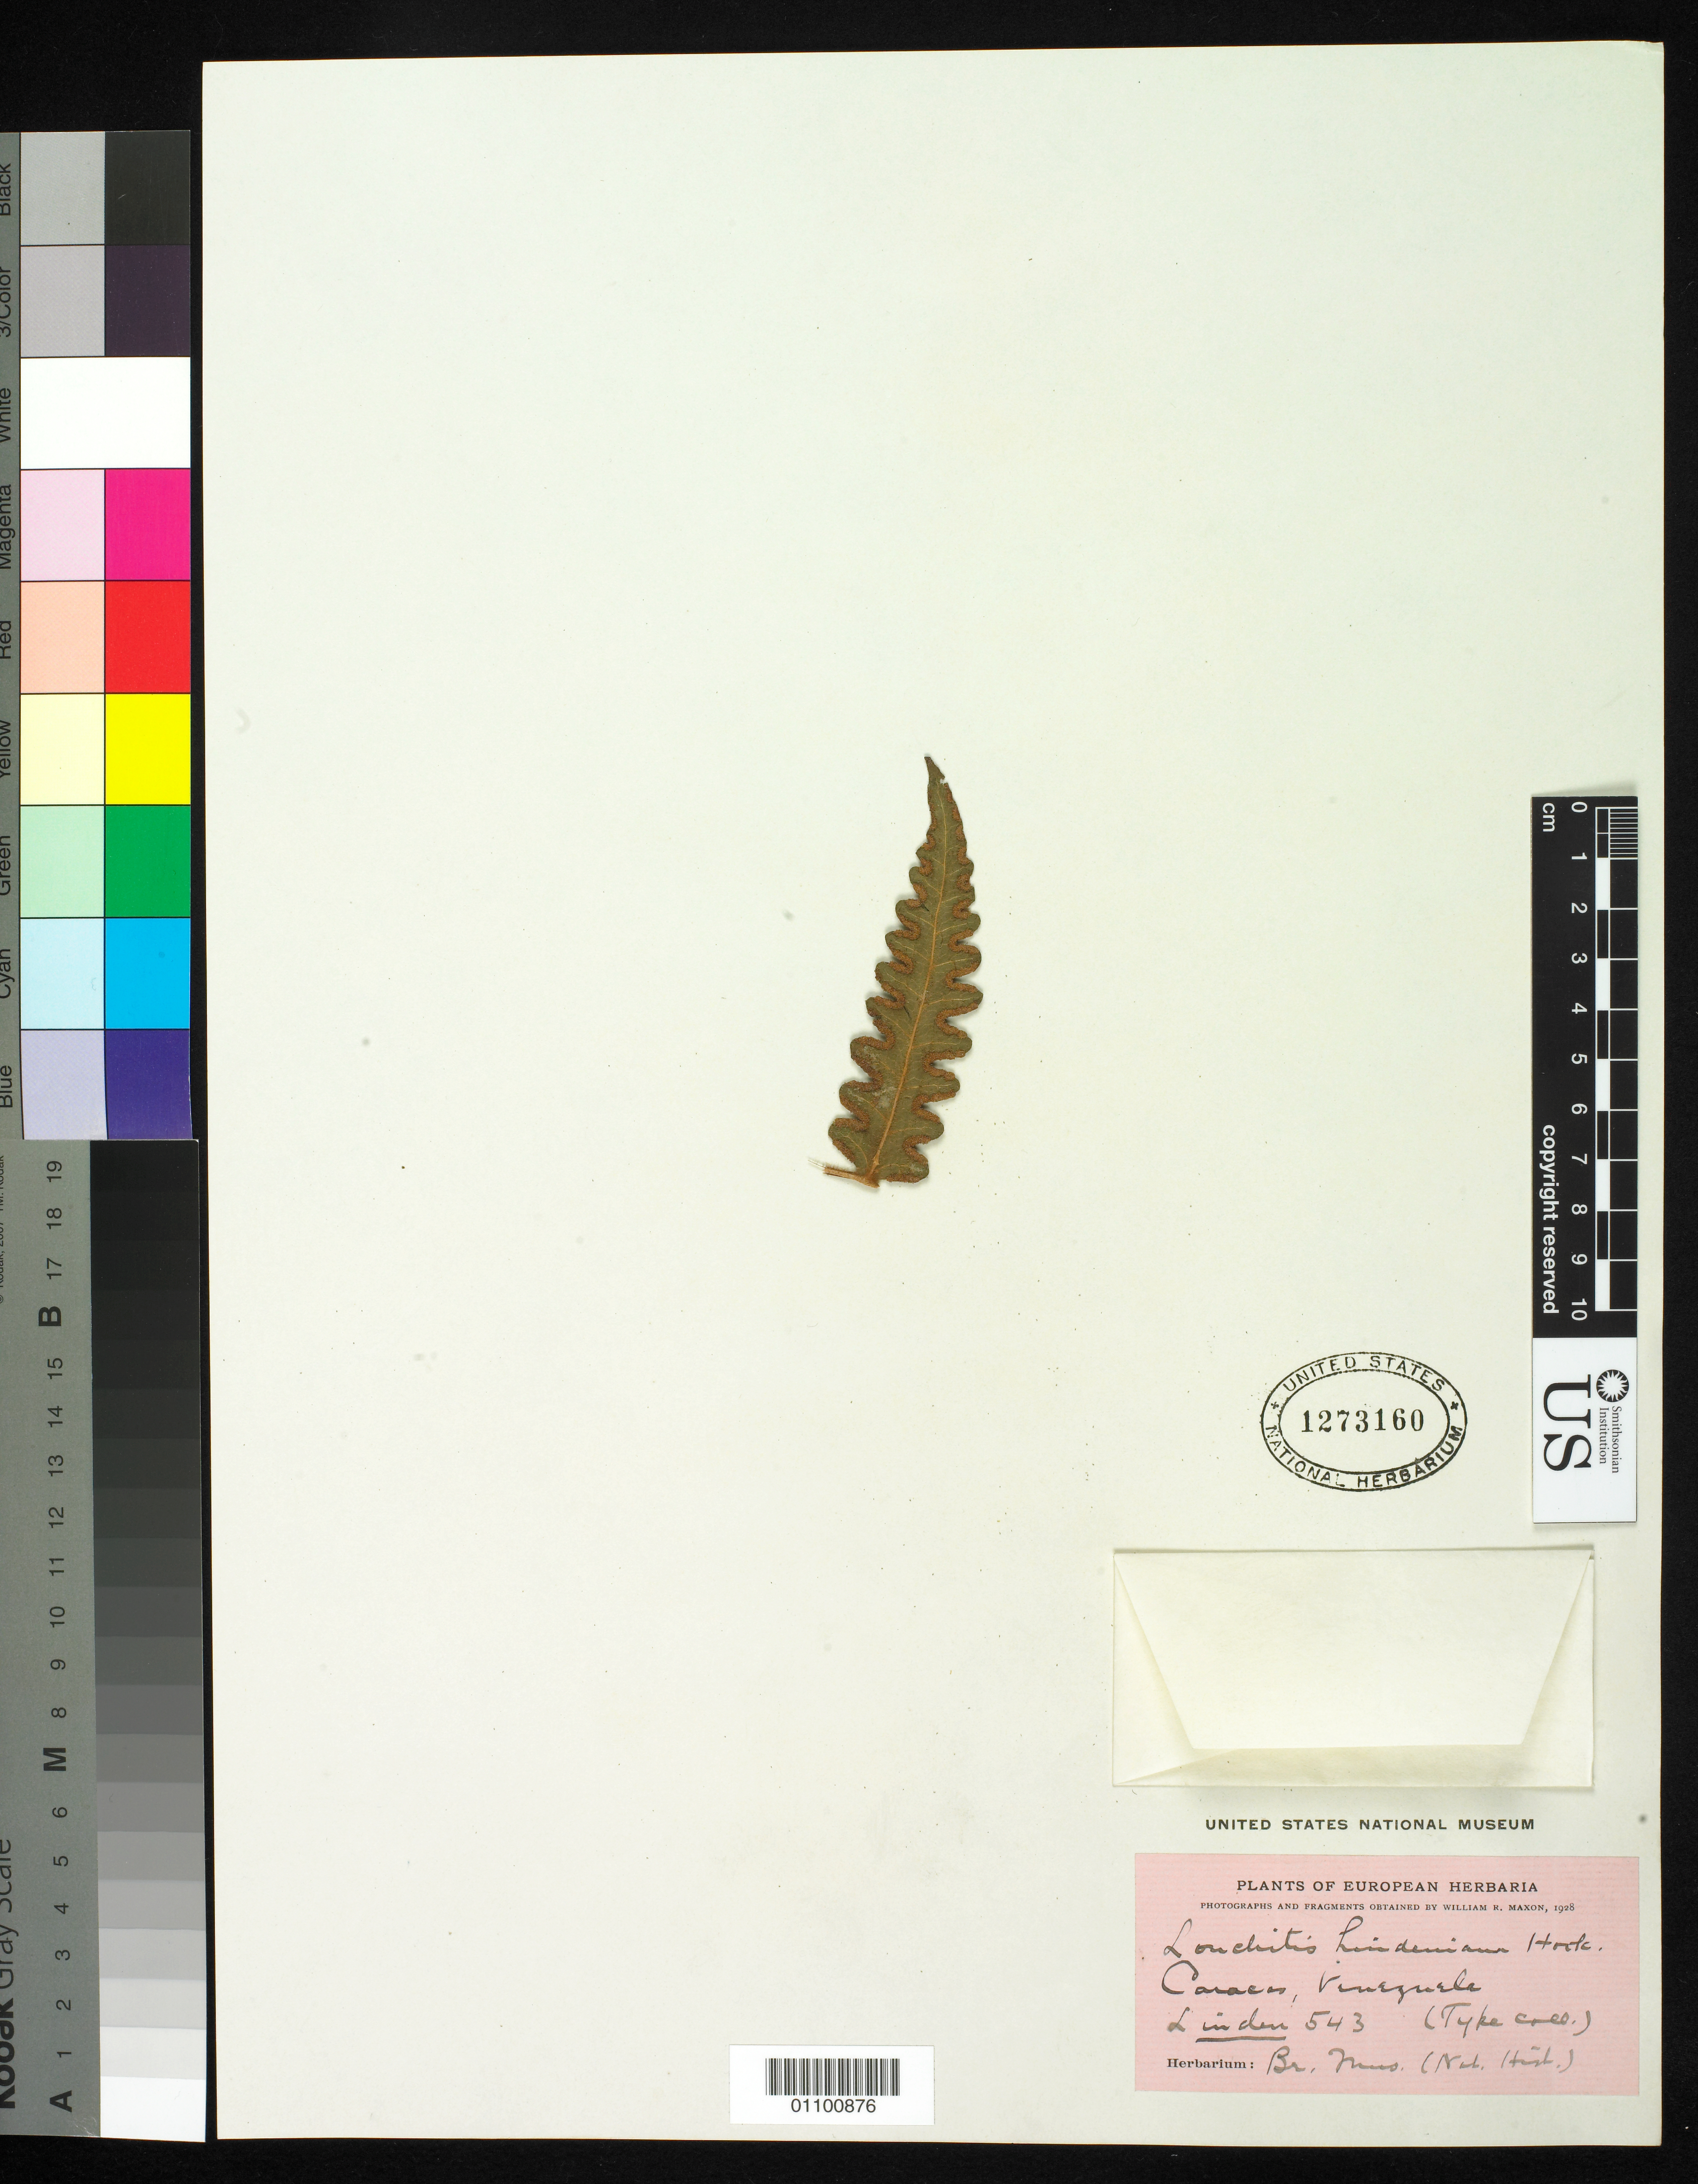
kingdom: Plantae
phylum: Tracheophyta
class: Polypodiopsida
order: Polypodiales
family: Lonchitidaceae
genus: Lonchitis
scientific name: Lonchitis lindeniana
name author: Hook.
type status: Type Collection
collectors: J. Linden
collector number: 543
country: Venezuela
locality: Caracas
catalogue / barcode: US 1273160